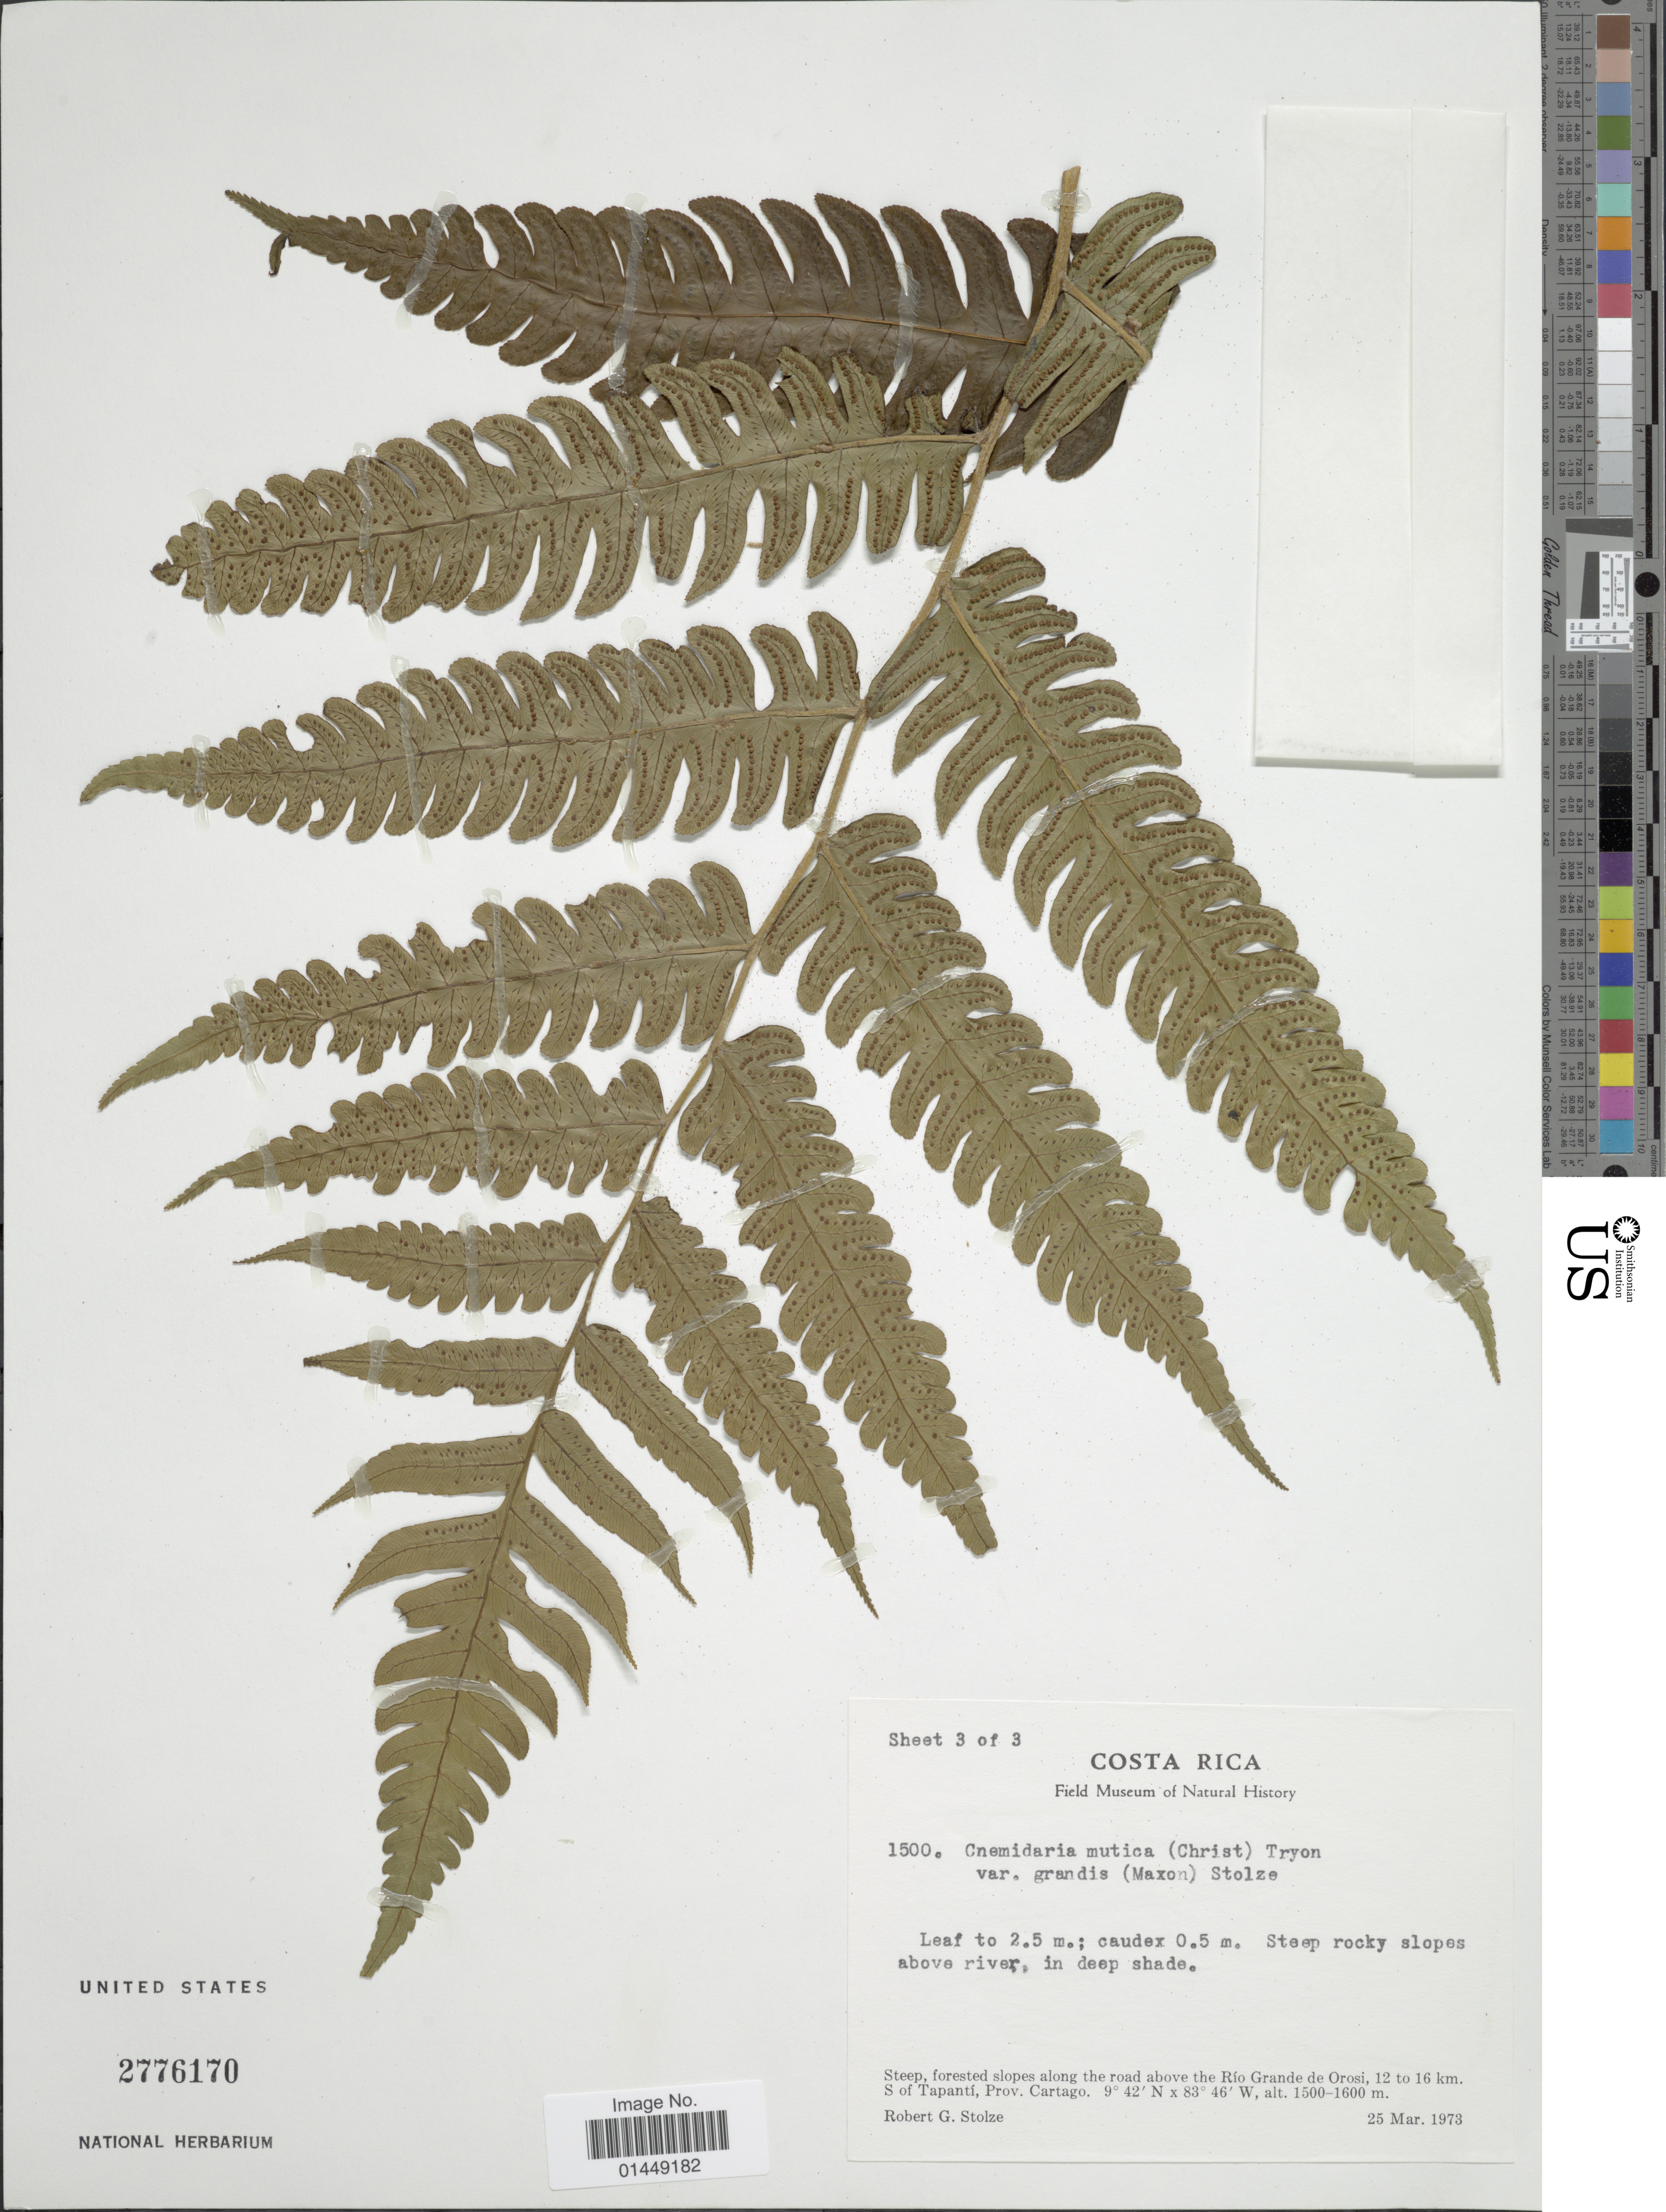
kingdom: Plantae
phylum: Tracheophyta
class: Polypodiopsida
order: Cyatheales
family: Cyatheaceae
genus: Cyathea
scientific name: Cyathea mutica var. mutica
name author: (Christ) Domin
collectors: R. G. Stolze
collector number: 1500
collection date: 1973-03-25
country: Costa Rica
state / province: Cartago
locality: Steep forested slopes along the road above the Río Grande de Orosi, 12 to 16 km. S of Tapantí, Prov. Cartago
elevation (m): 1500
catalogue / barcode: US 2776170